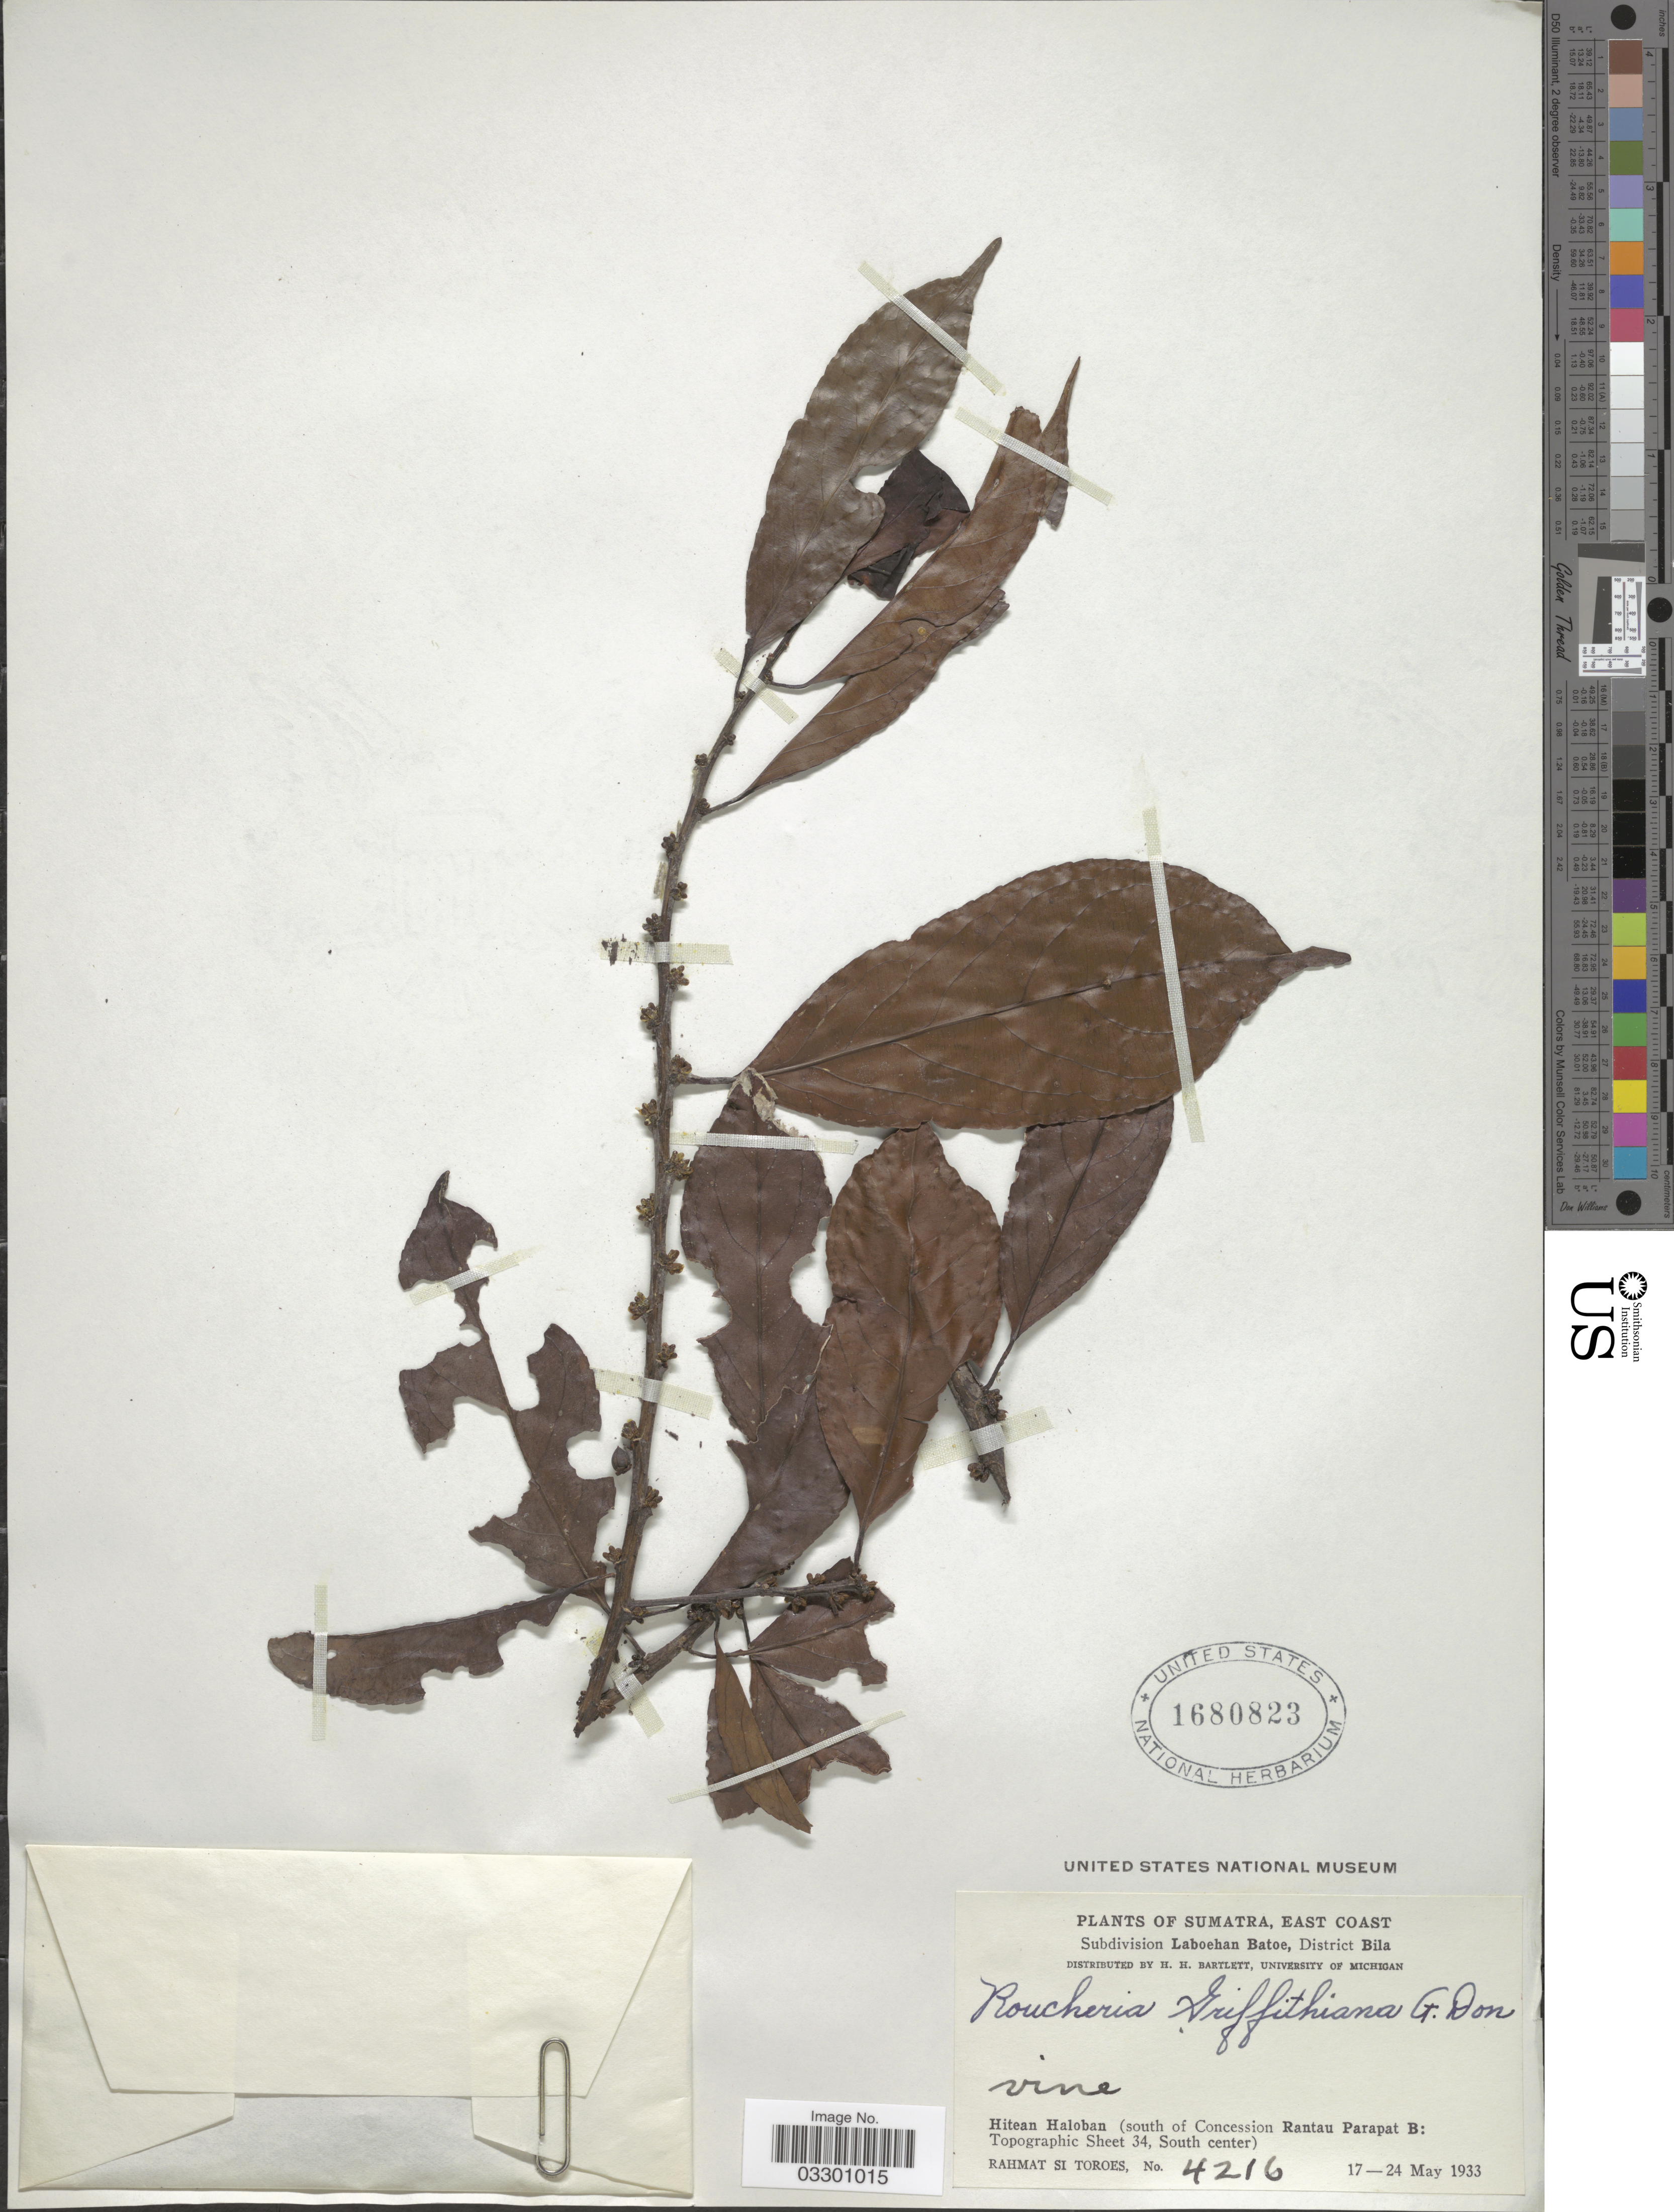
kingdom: Plantae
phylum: Tracheophyta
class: Magnoliopsida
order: Malpighiales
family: Linaceae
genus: Roucheria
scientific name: Roucheria griffithiana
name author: Planch.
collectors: Rahmat Si Boeea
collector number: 4216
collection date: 1933-05-17/1933-05-24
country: Indonesia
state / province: Sumatra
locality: East Coast. Subdivision Laboehan Batoe, District Bila. Hitean Haloban (south of Concession Rantau Parapat B: Topographic Sheet 34, South center).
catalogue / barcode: US 1680823